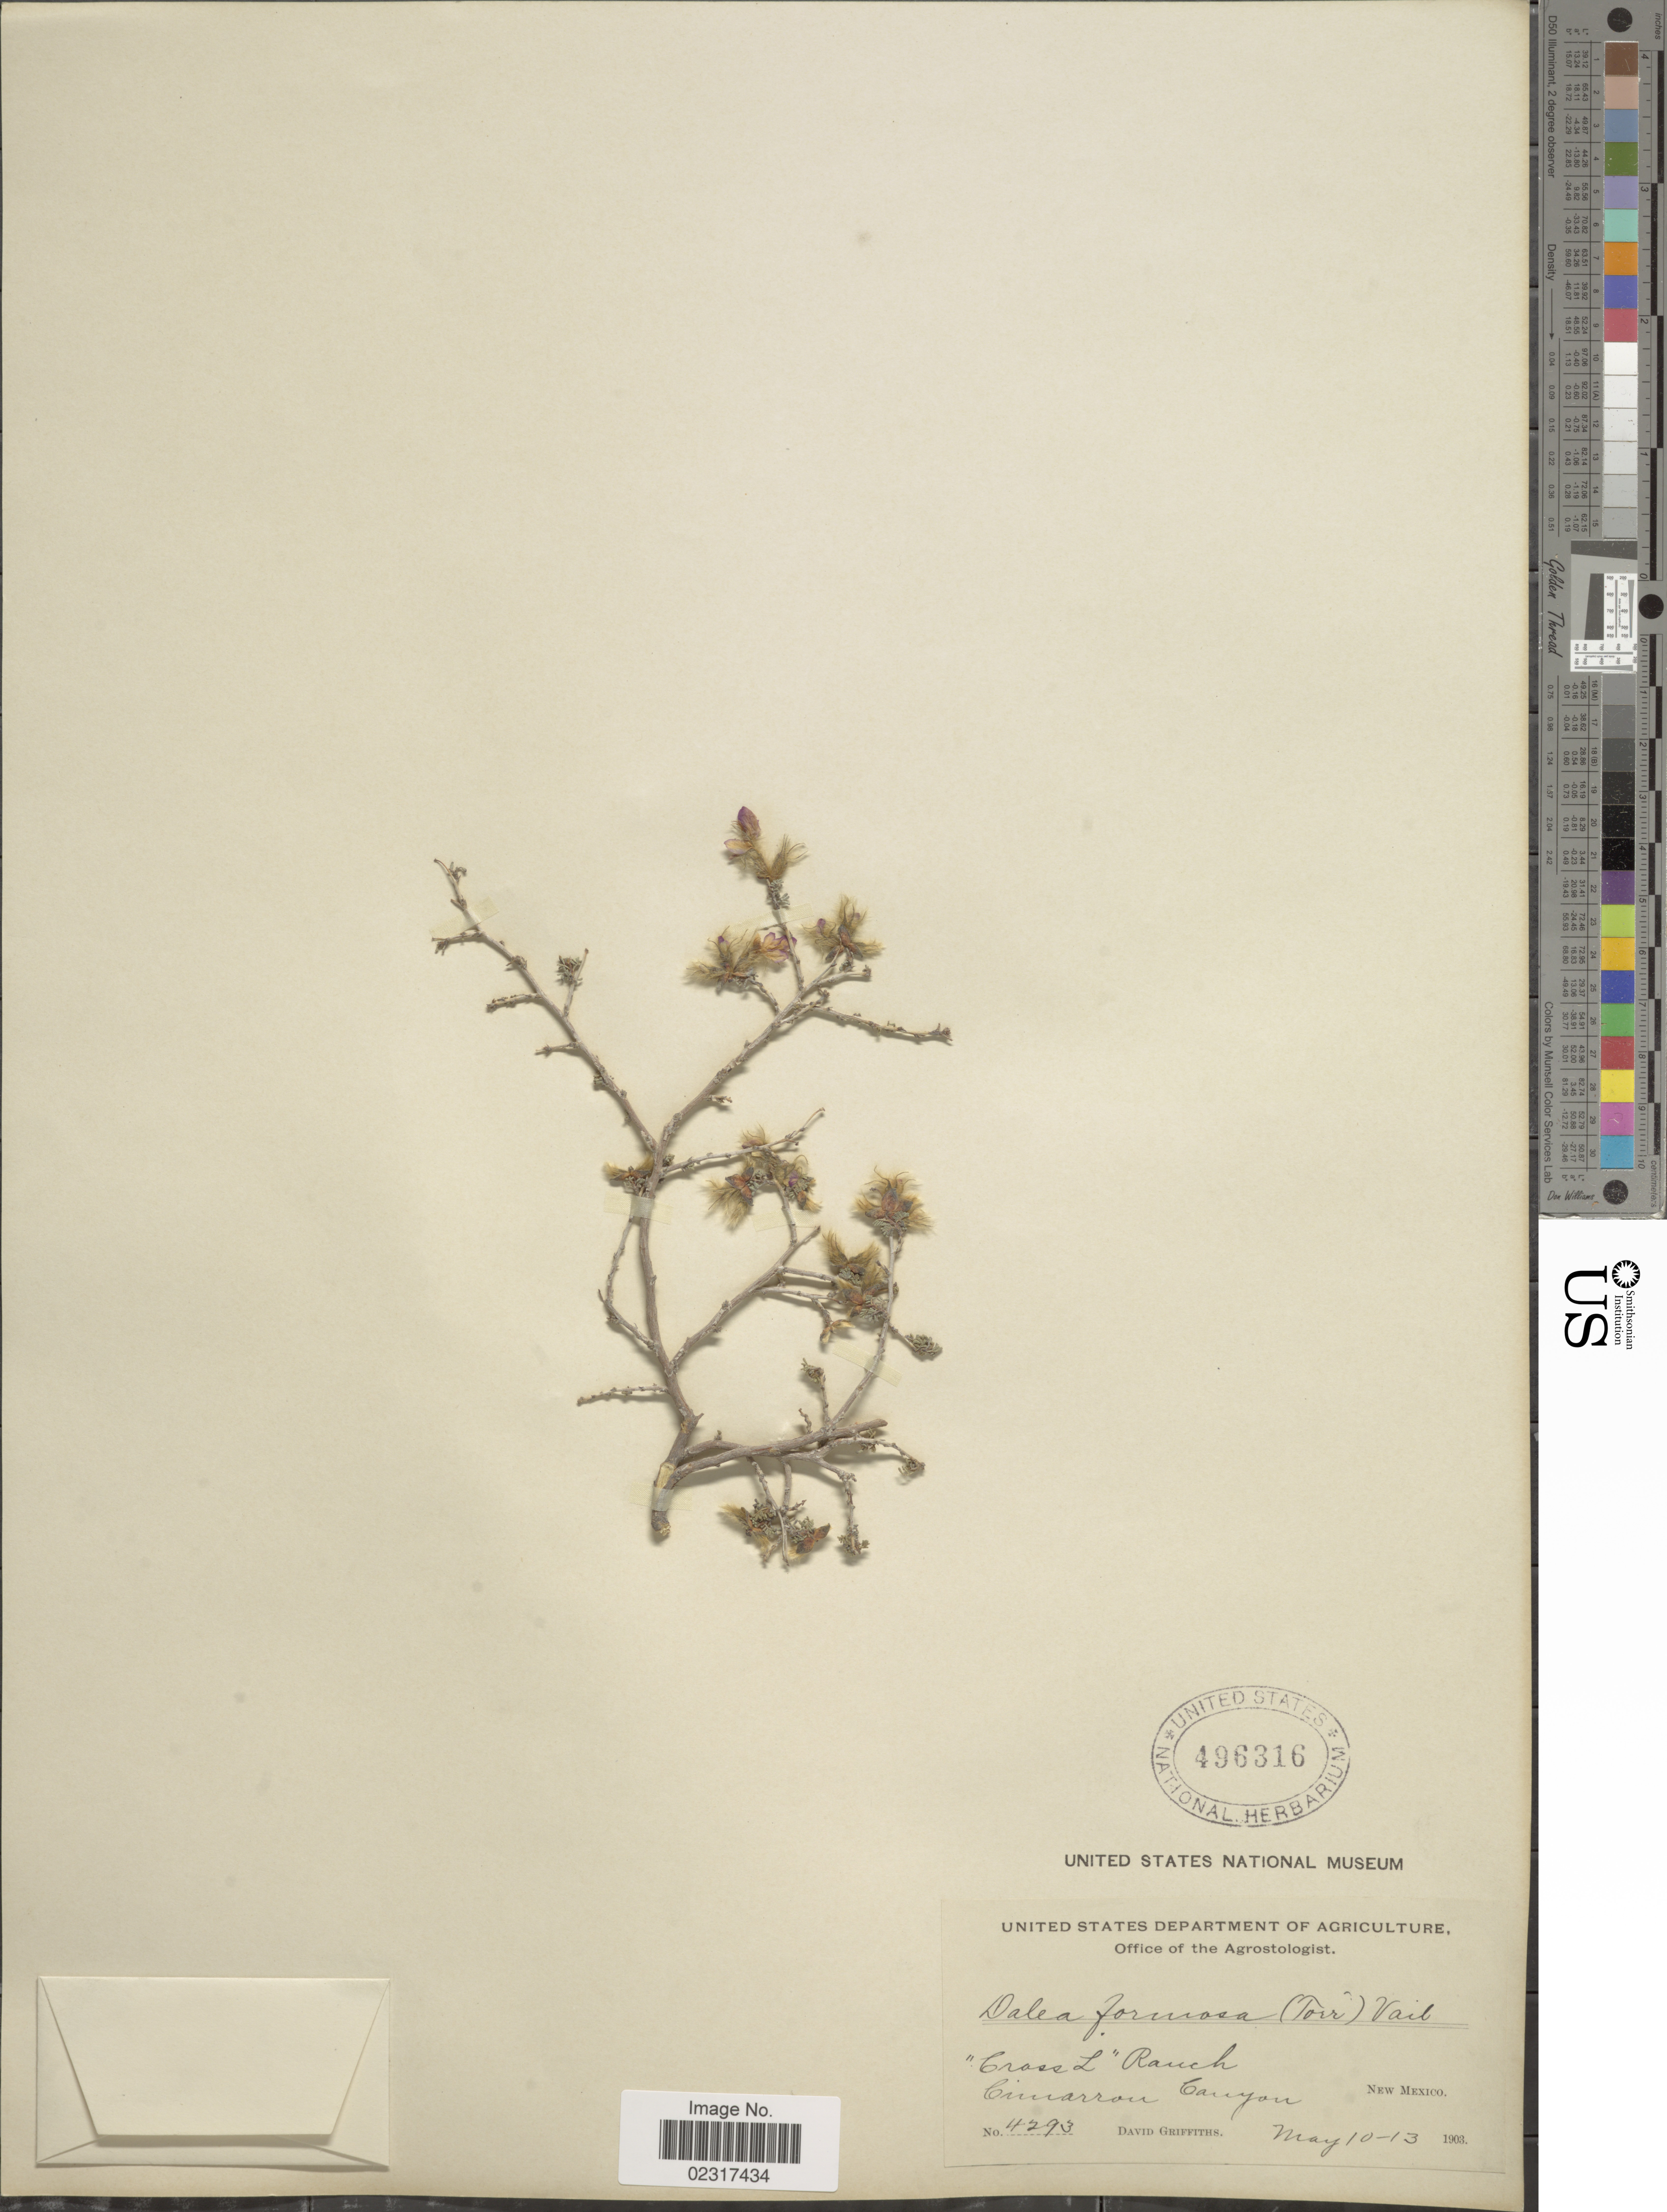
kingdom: Plantae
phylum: Tracheophyta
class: Magnoliopsida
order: Fabales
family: Fabaceae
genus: Dalea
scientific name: Dalea formosa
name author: Torr.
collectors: D. Griffiths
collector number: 4293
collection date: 1903-05-10/1903-05-13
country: United States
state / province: New Mexico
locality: Cross L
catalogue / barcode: US 496316